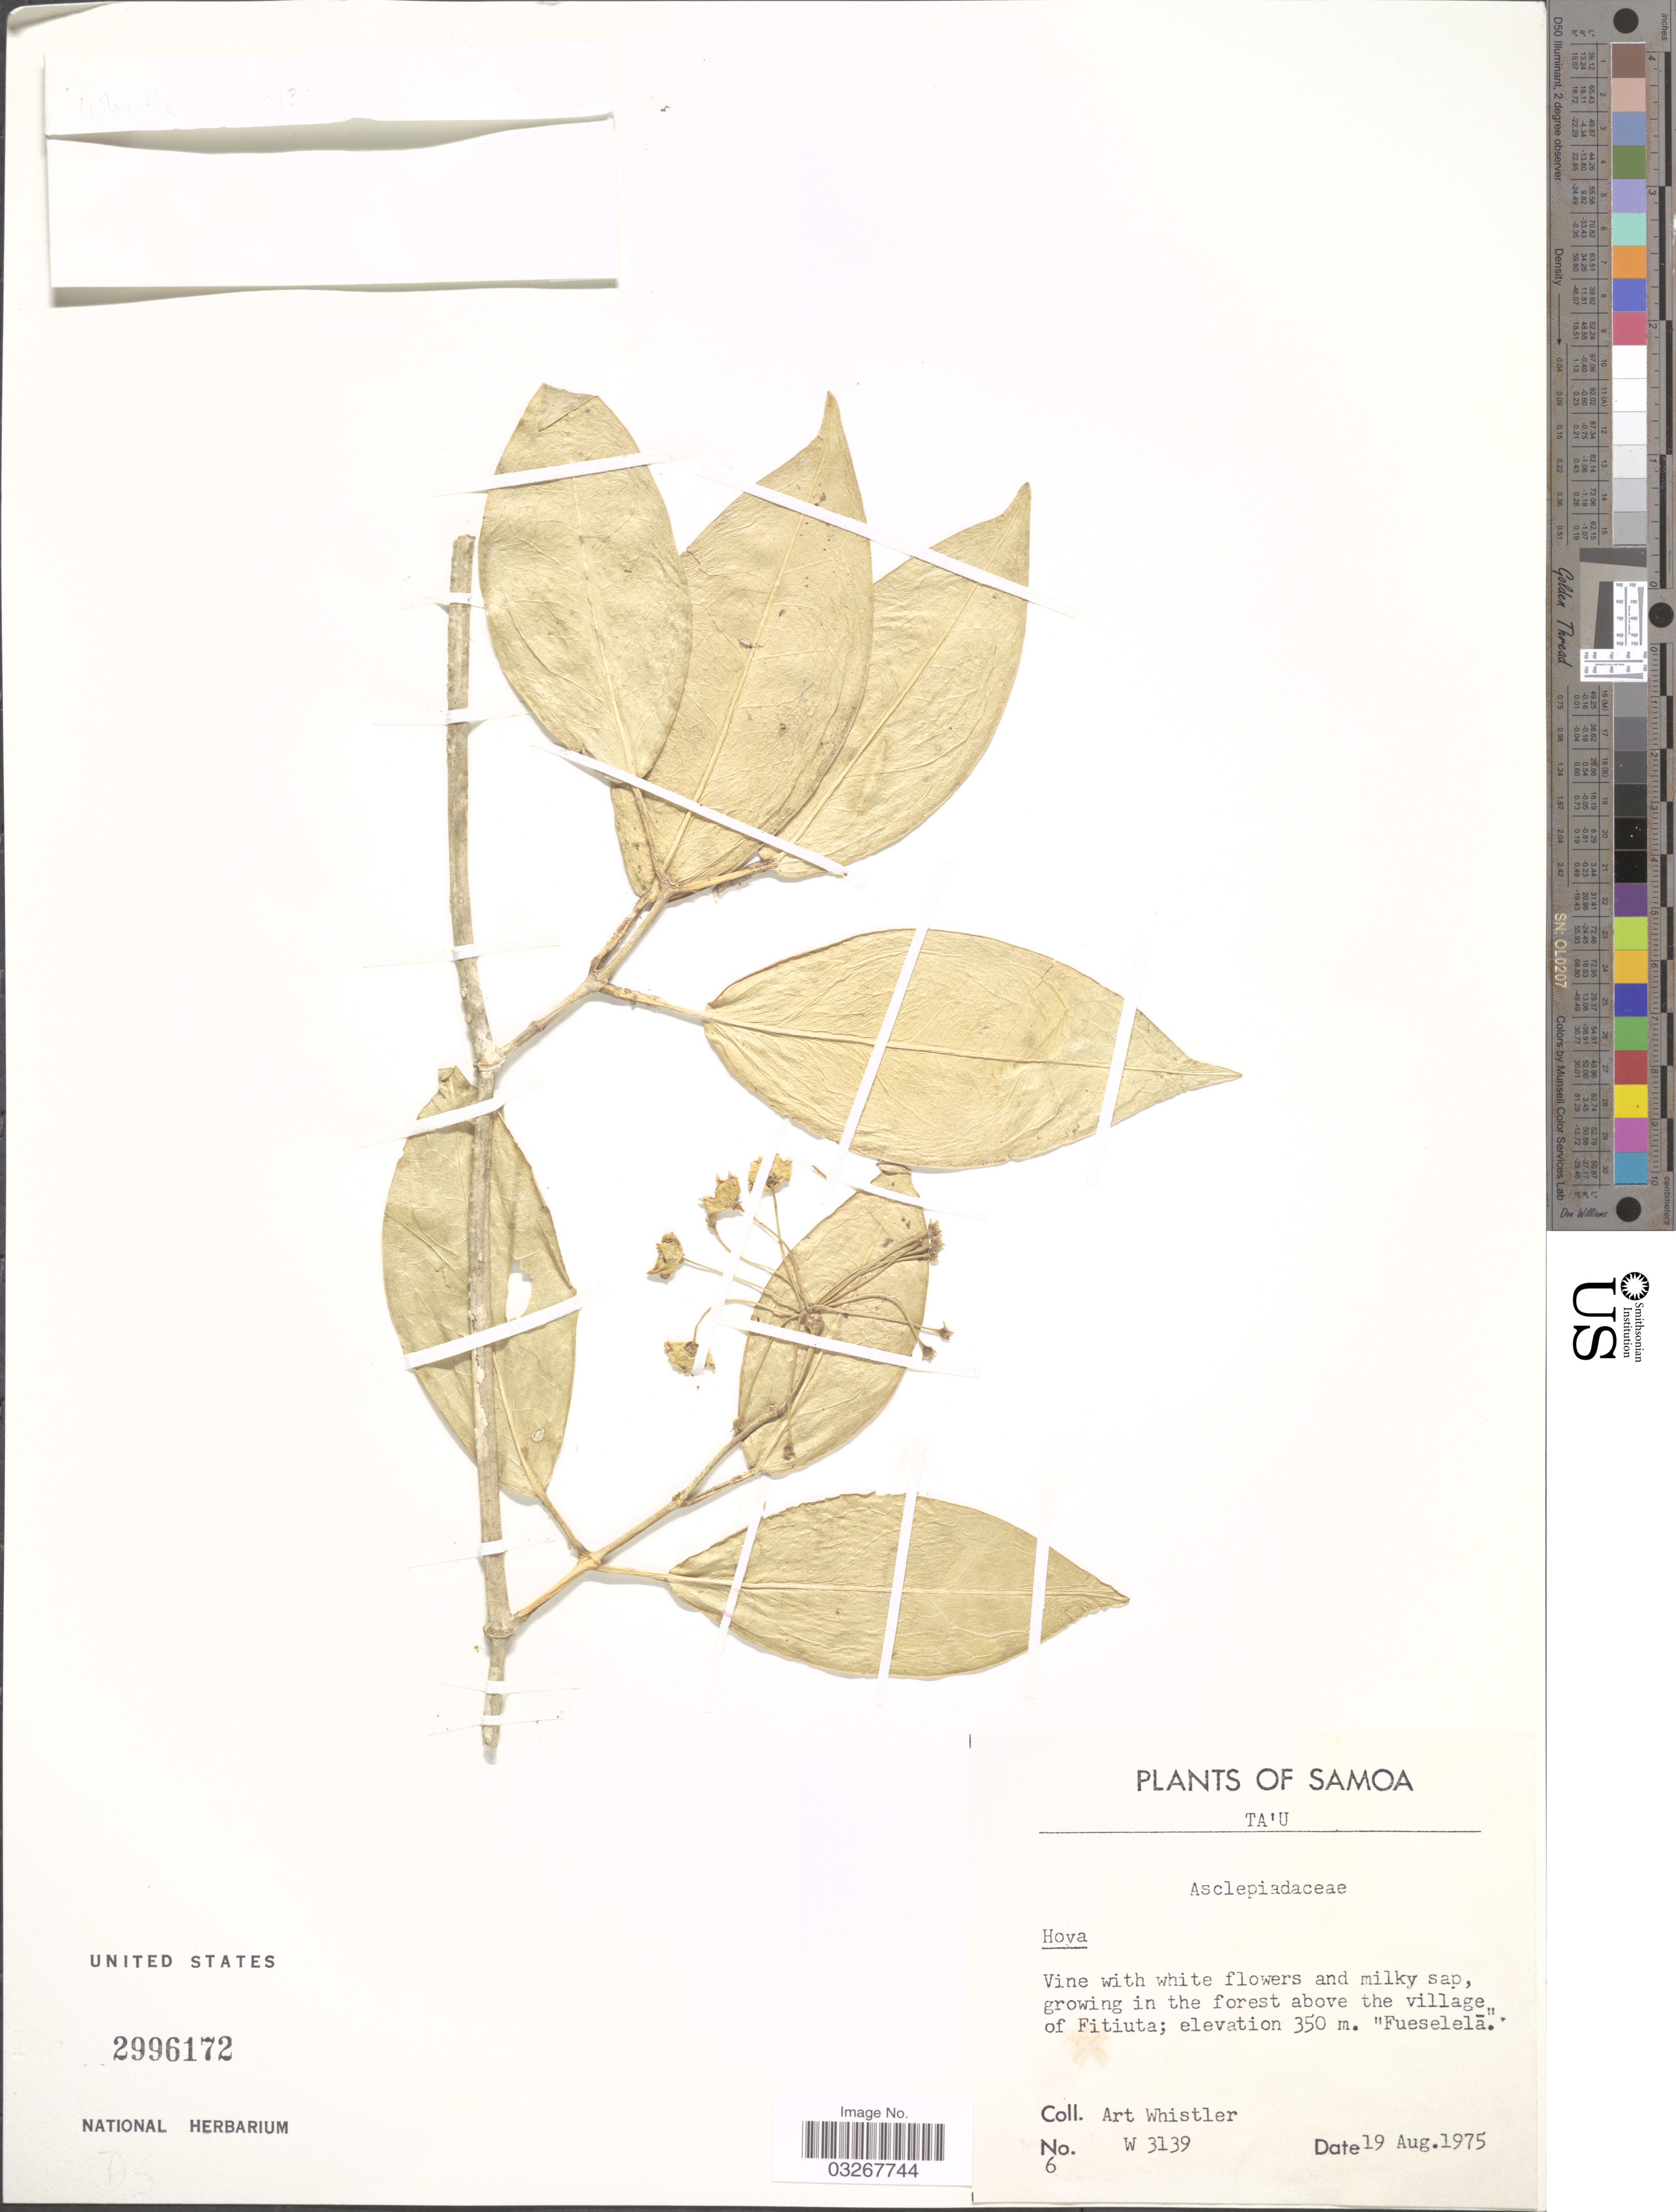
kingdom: Plantae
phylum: Tracheophyta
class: Magnoliopsida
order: Gentianales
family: Apocynaceae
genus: Hoya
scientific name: Hoya sp.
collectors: A. Whistler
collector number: W3139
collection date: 1975-08-19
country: American Samoa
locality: Samoa. Ta'u. Above the village of Fitiuta.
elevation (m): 350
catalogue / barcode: US 2996172